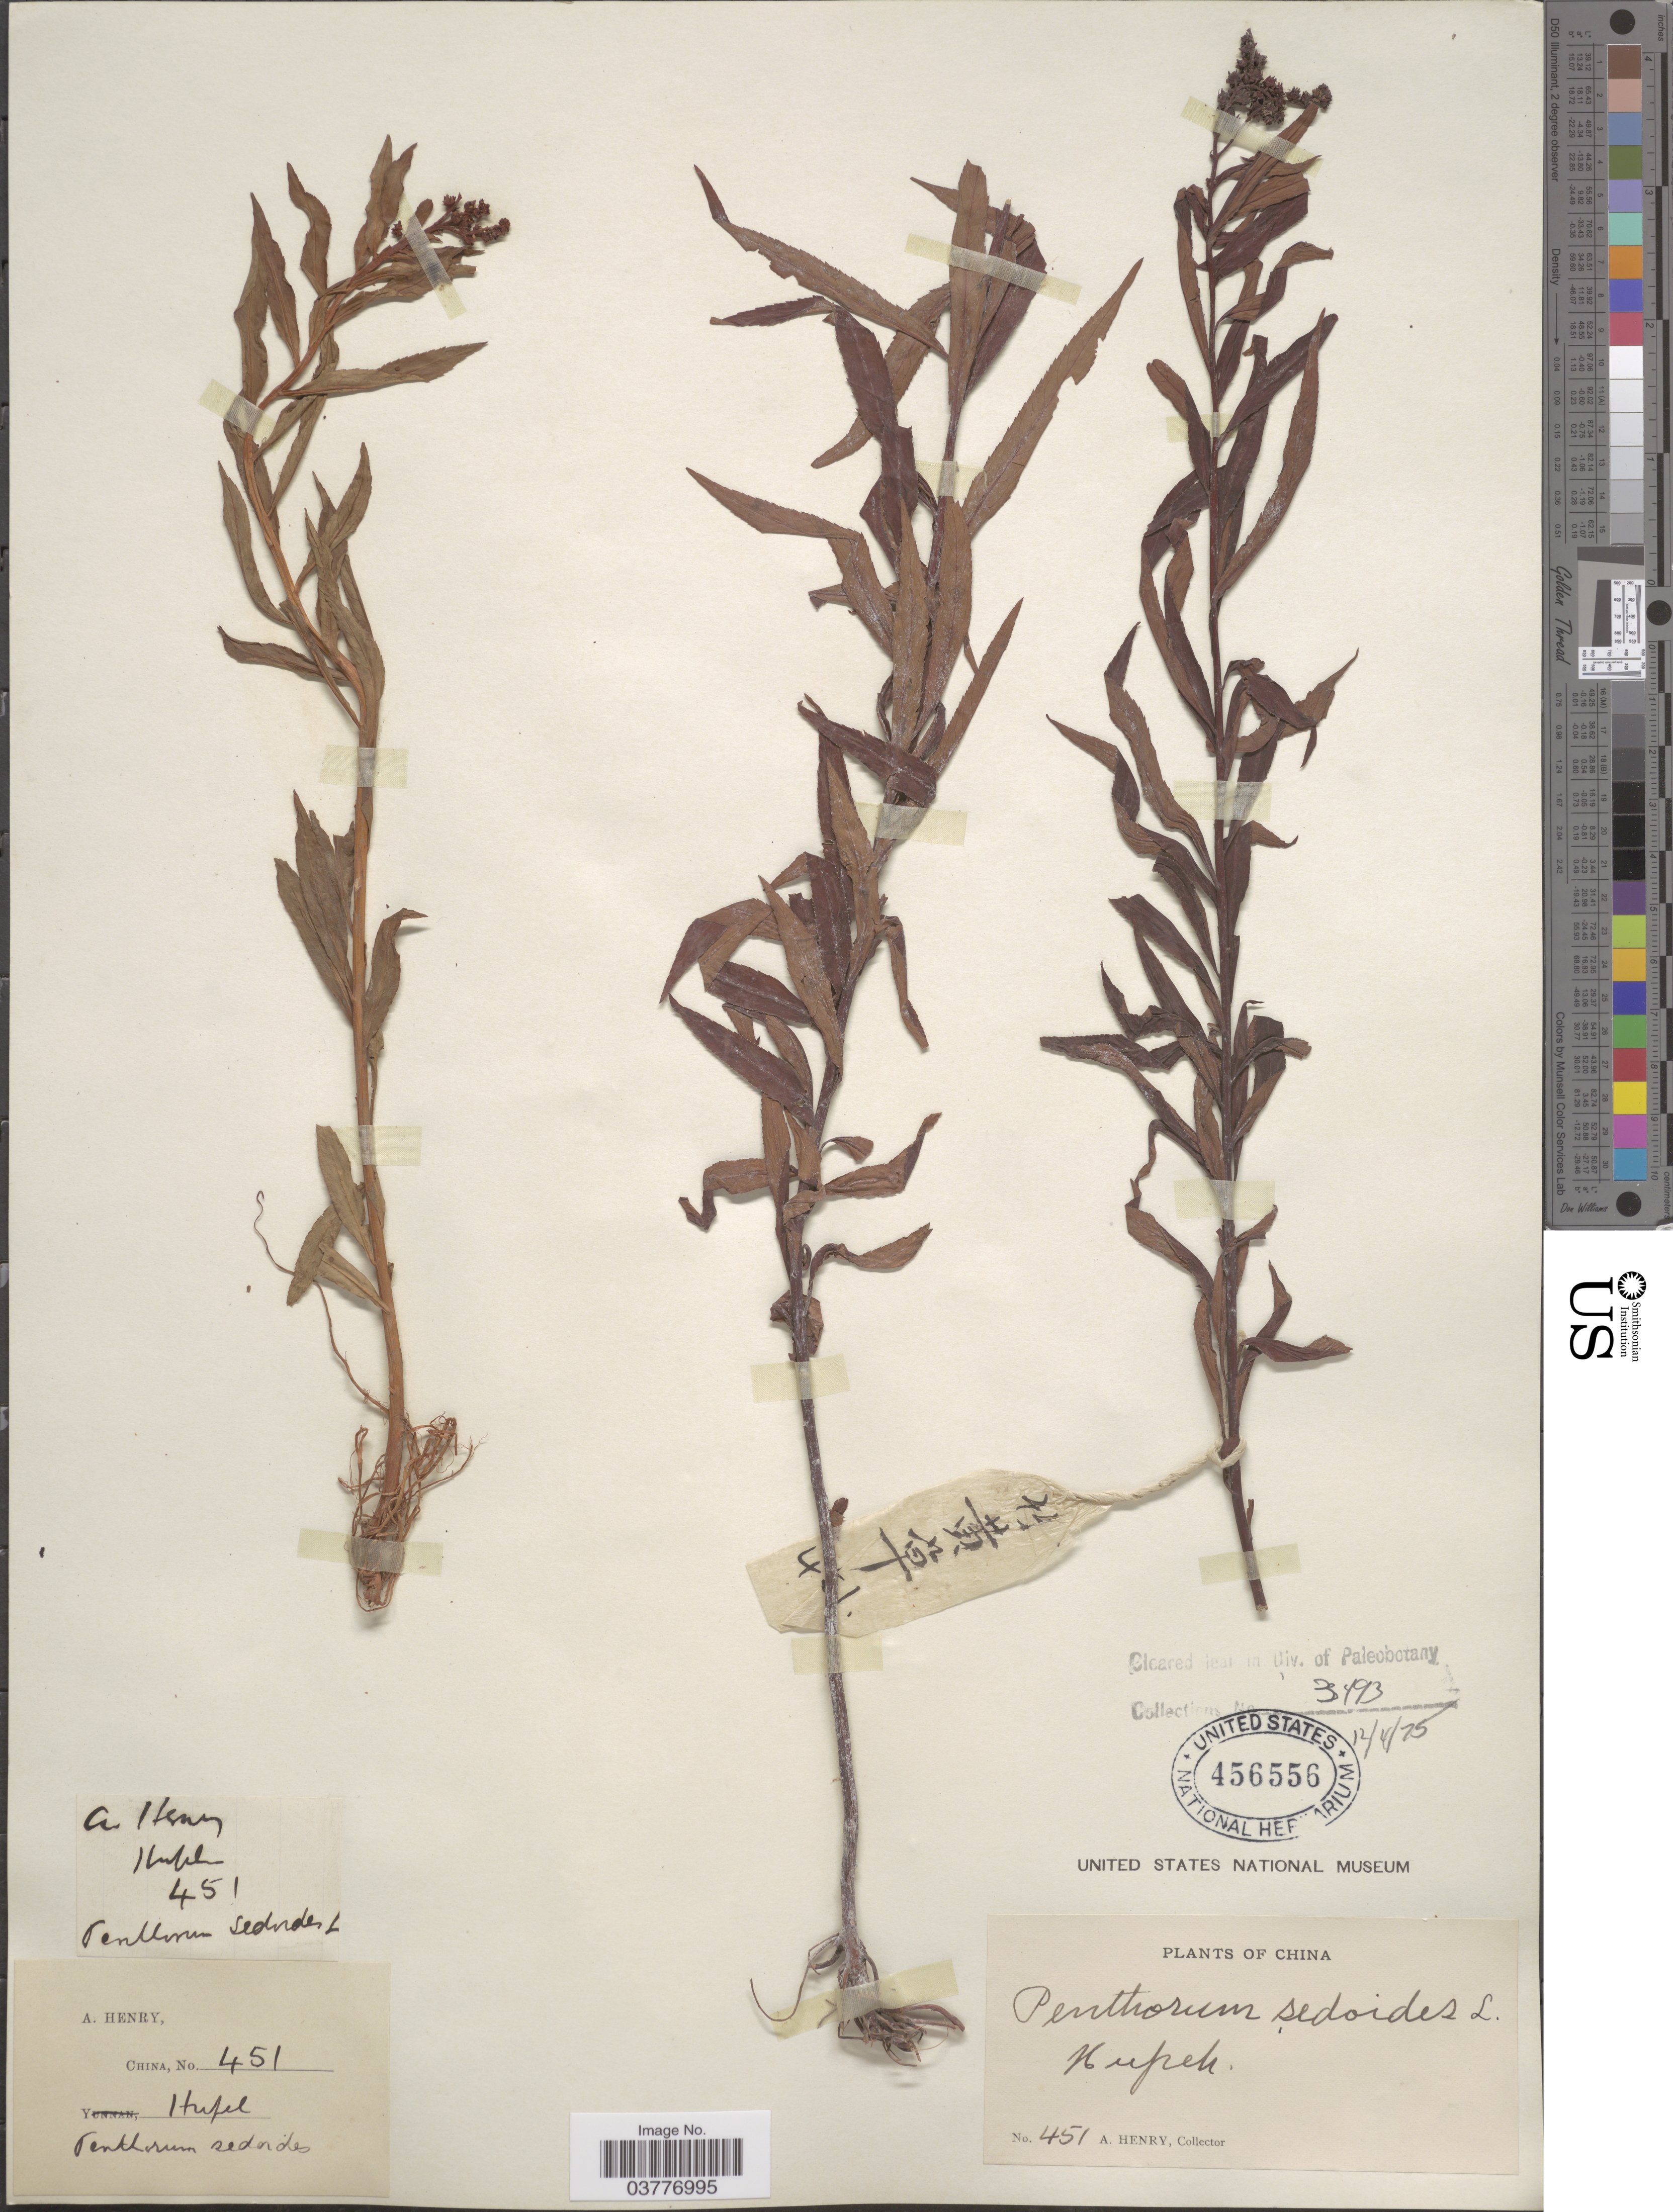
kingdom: Plantae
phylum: Tracheophyta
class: Magnoliopsida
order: Saxifragales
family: Penthoraceae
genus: Penthorum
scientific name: Penthorum sedoides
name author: L.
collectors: A. Henry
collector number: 451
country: China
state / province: Hubei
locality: Hupeh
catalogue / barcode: US 456556